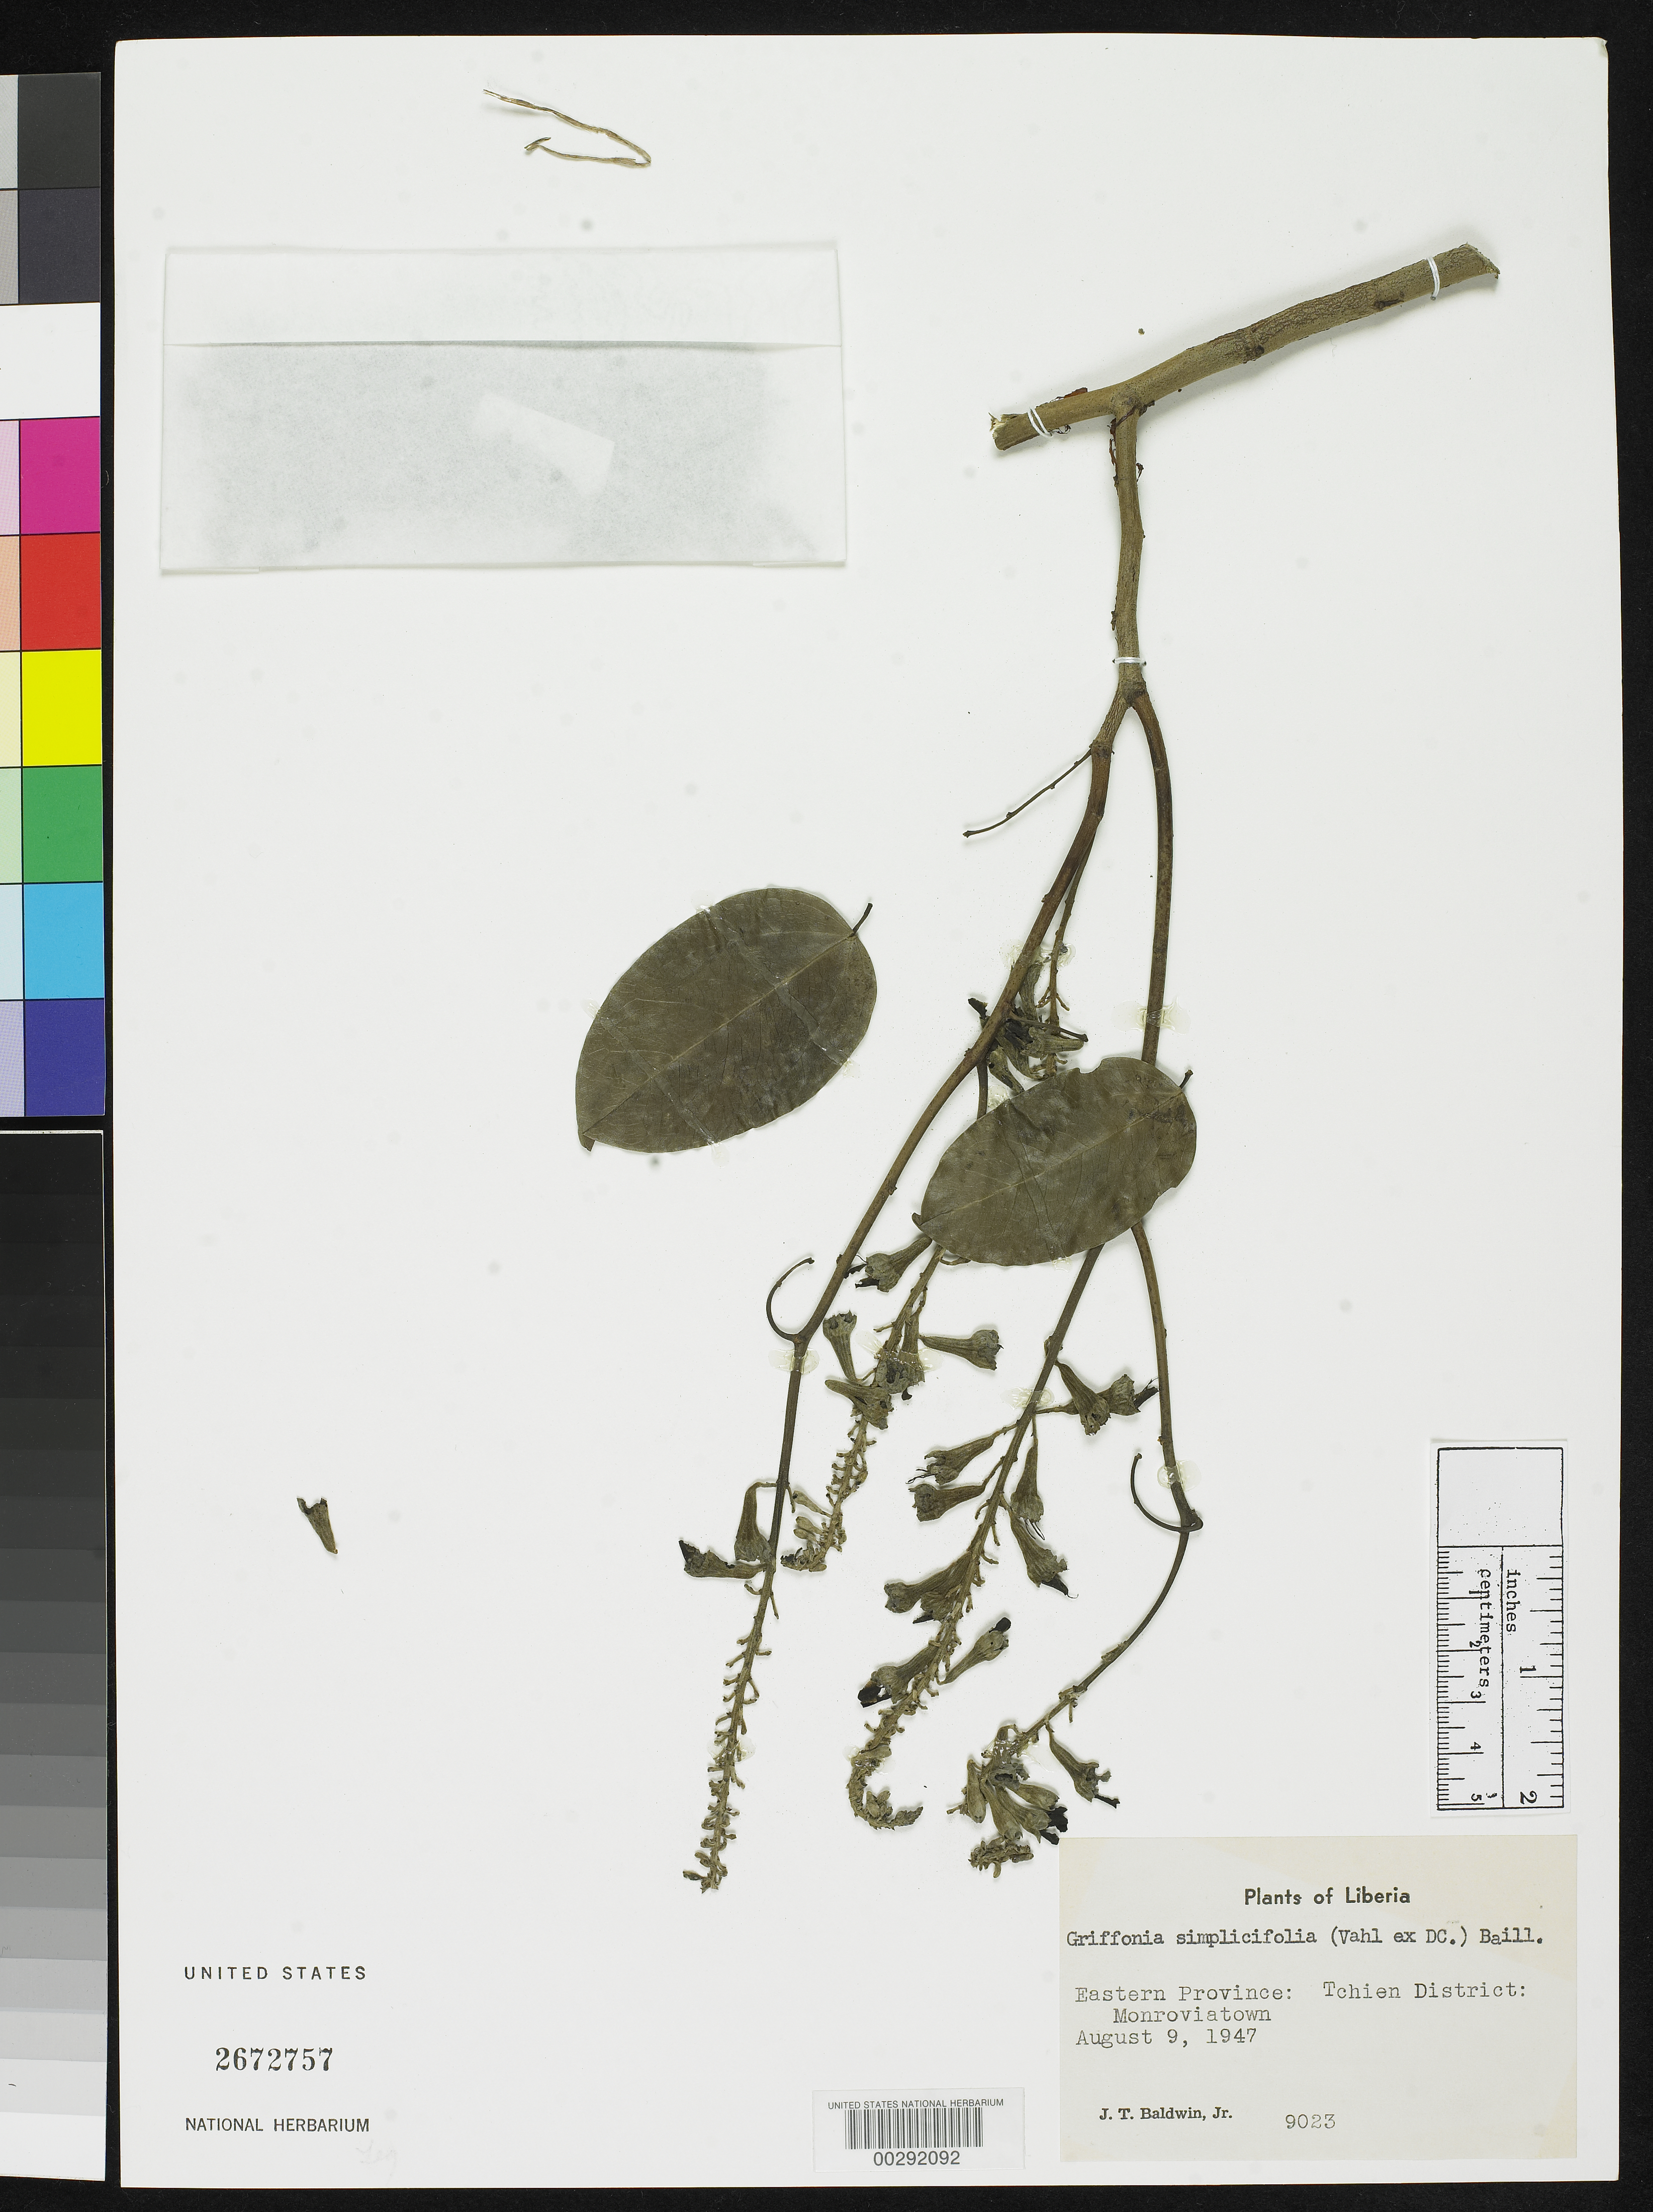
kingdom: Plantae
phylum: Tracheophyta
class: Magnoliopsida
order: Fabales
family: Fabaceae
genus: Griffonia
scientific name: Griffonia simplicifolia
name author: Baill.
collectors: J. T. Baldwin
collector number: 9023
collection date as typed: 09 Aug 1947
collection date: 1947-08-09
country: Liberia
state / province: Grand Gedeh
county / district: Tchien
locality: Monroviatown (?), tchien dist., eastern prov.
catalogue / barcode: US 2672757